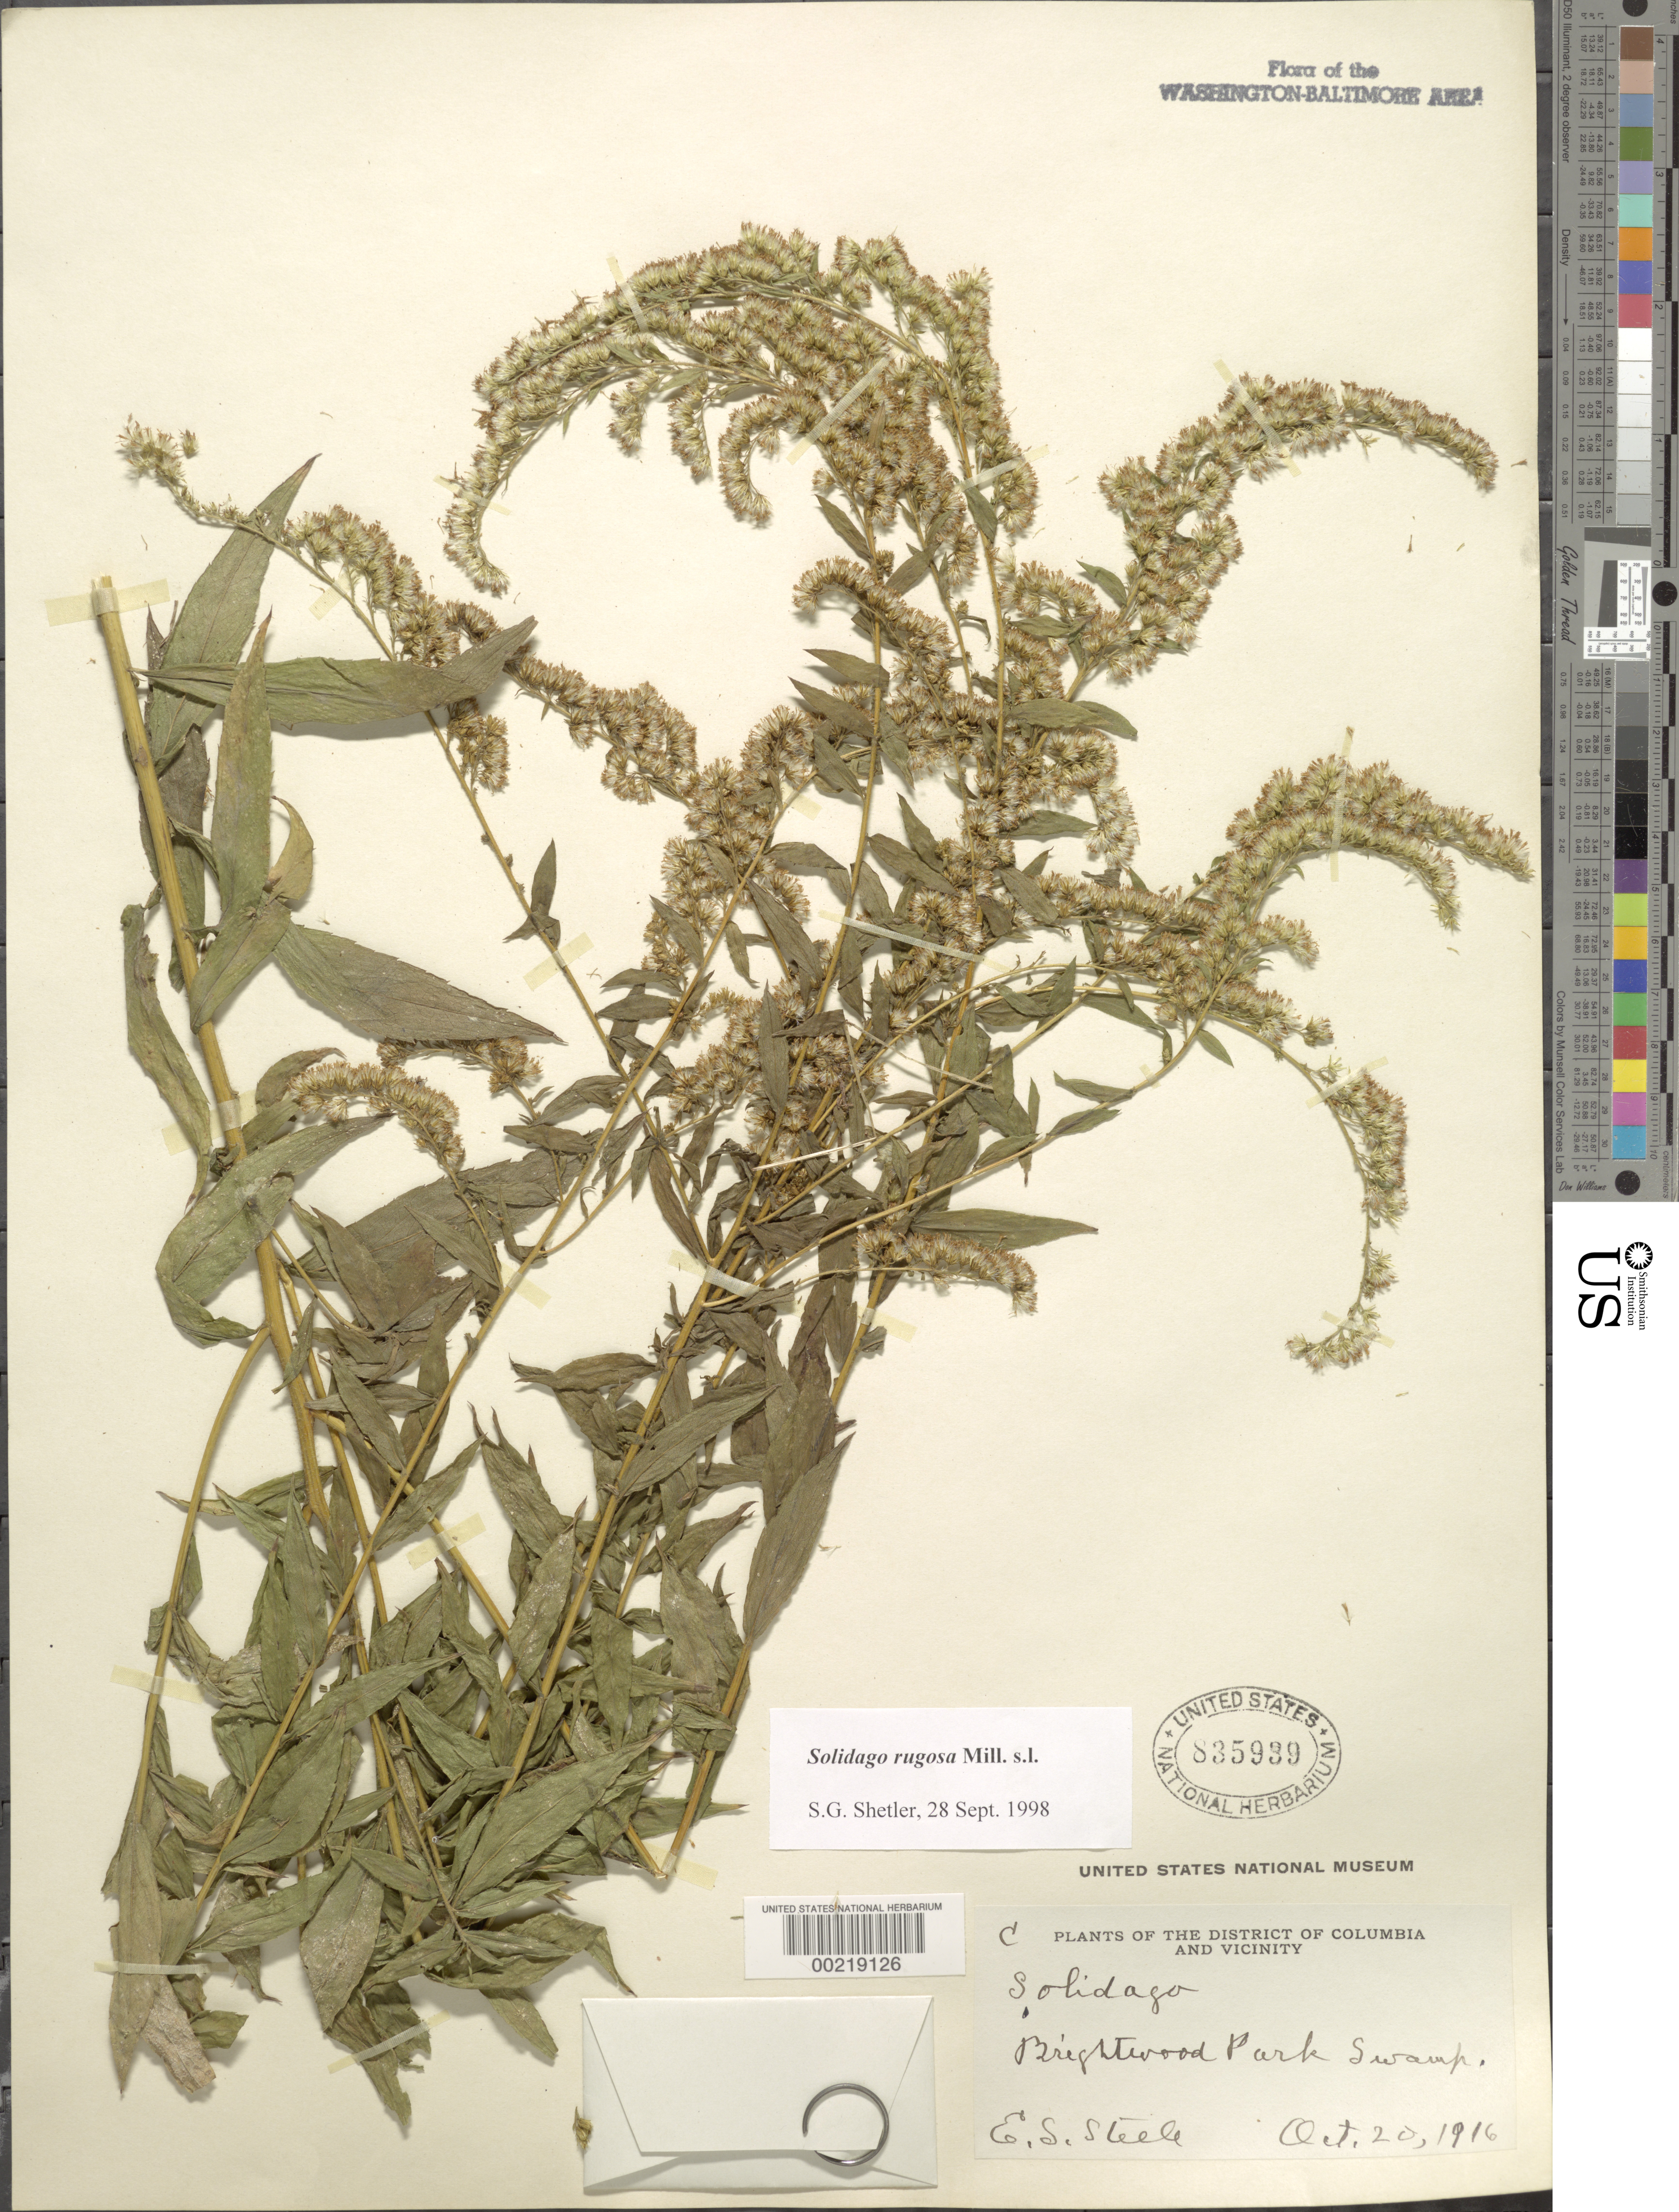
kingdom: Plantae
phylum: Tracheophyta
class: Magnoliopsida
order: Asterales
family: Asteraceae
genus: Solidago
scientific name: Solidago rugosa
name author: Mill.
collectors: E. Steele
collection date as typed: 20 Oct 1916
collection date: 1916-10-20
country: United States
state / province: District of Columbia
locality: Brightwood Park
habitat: Swamp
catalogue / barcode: US 835939